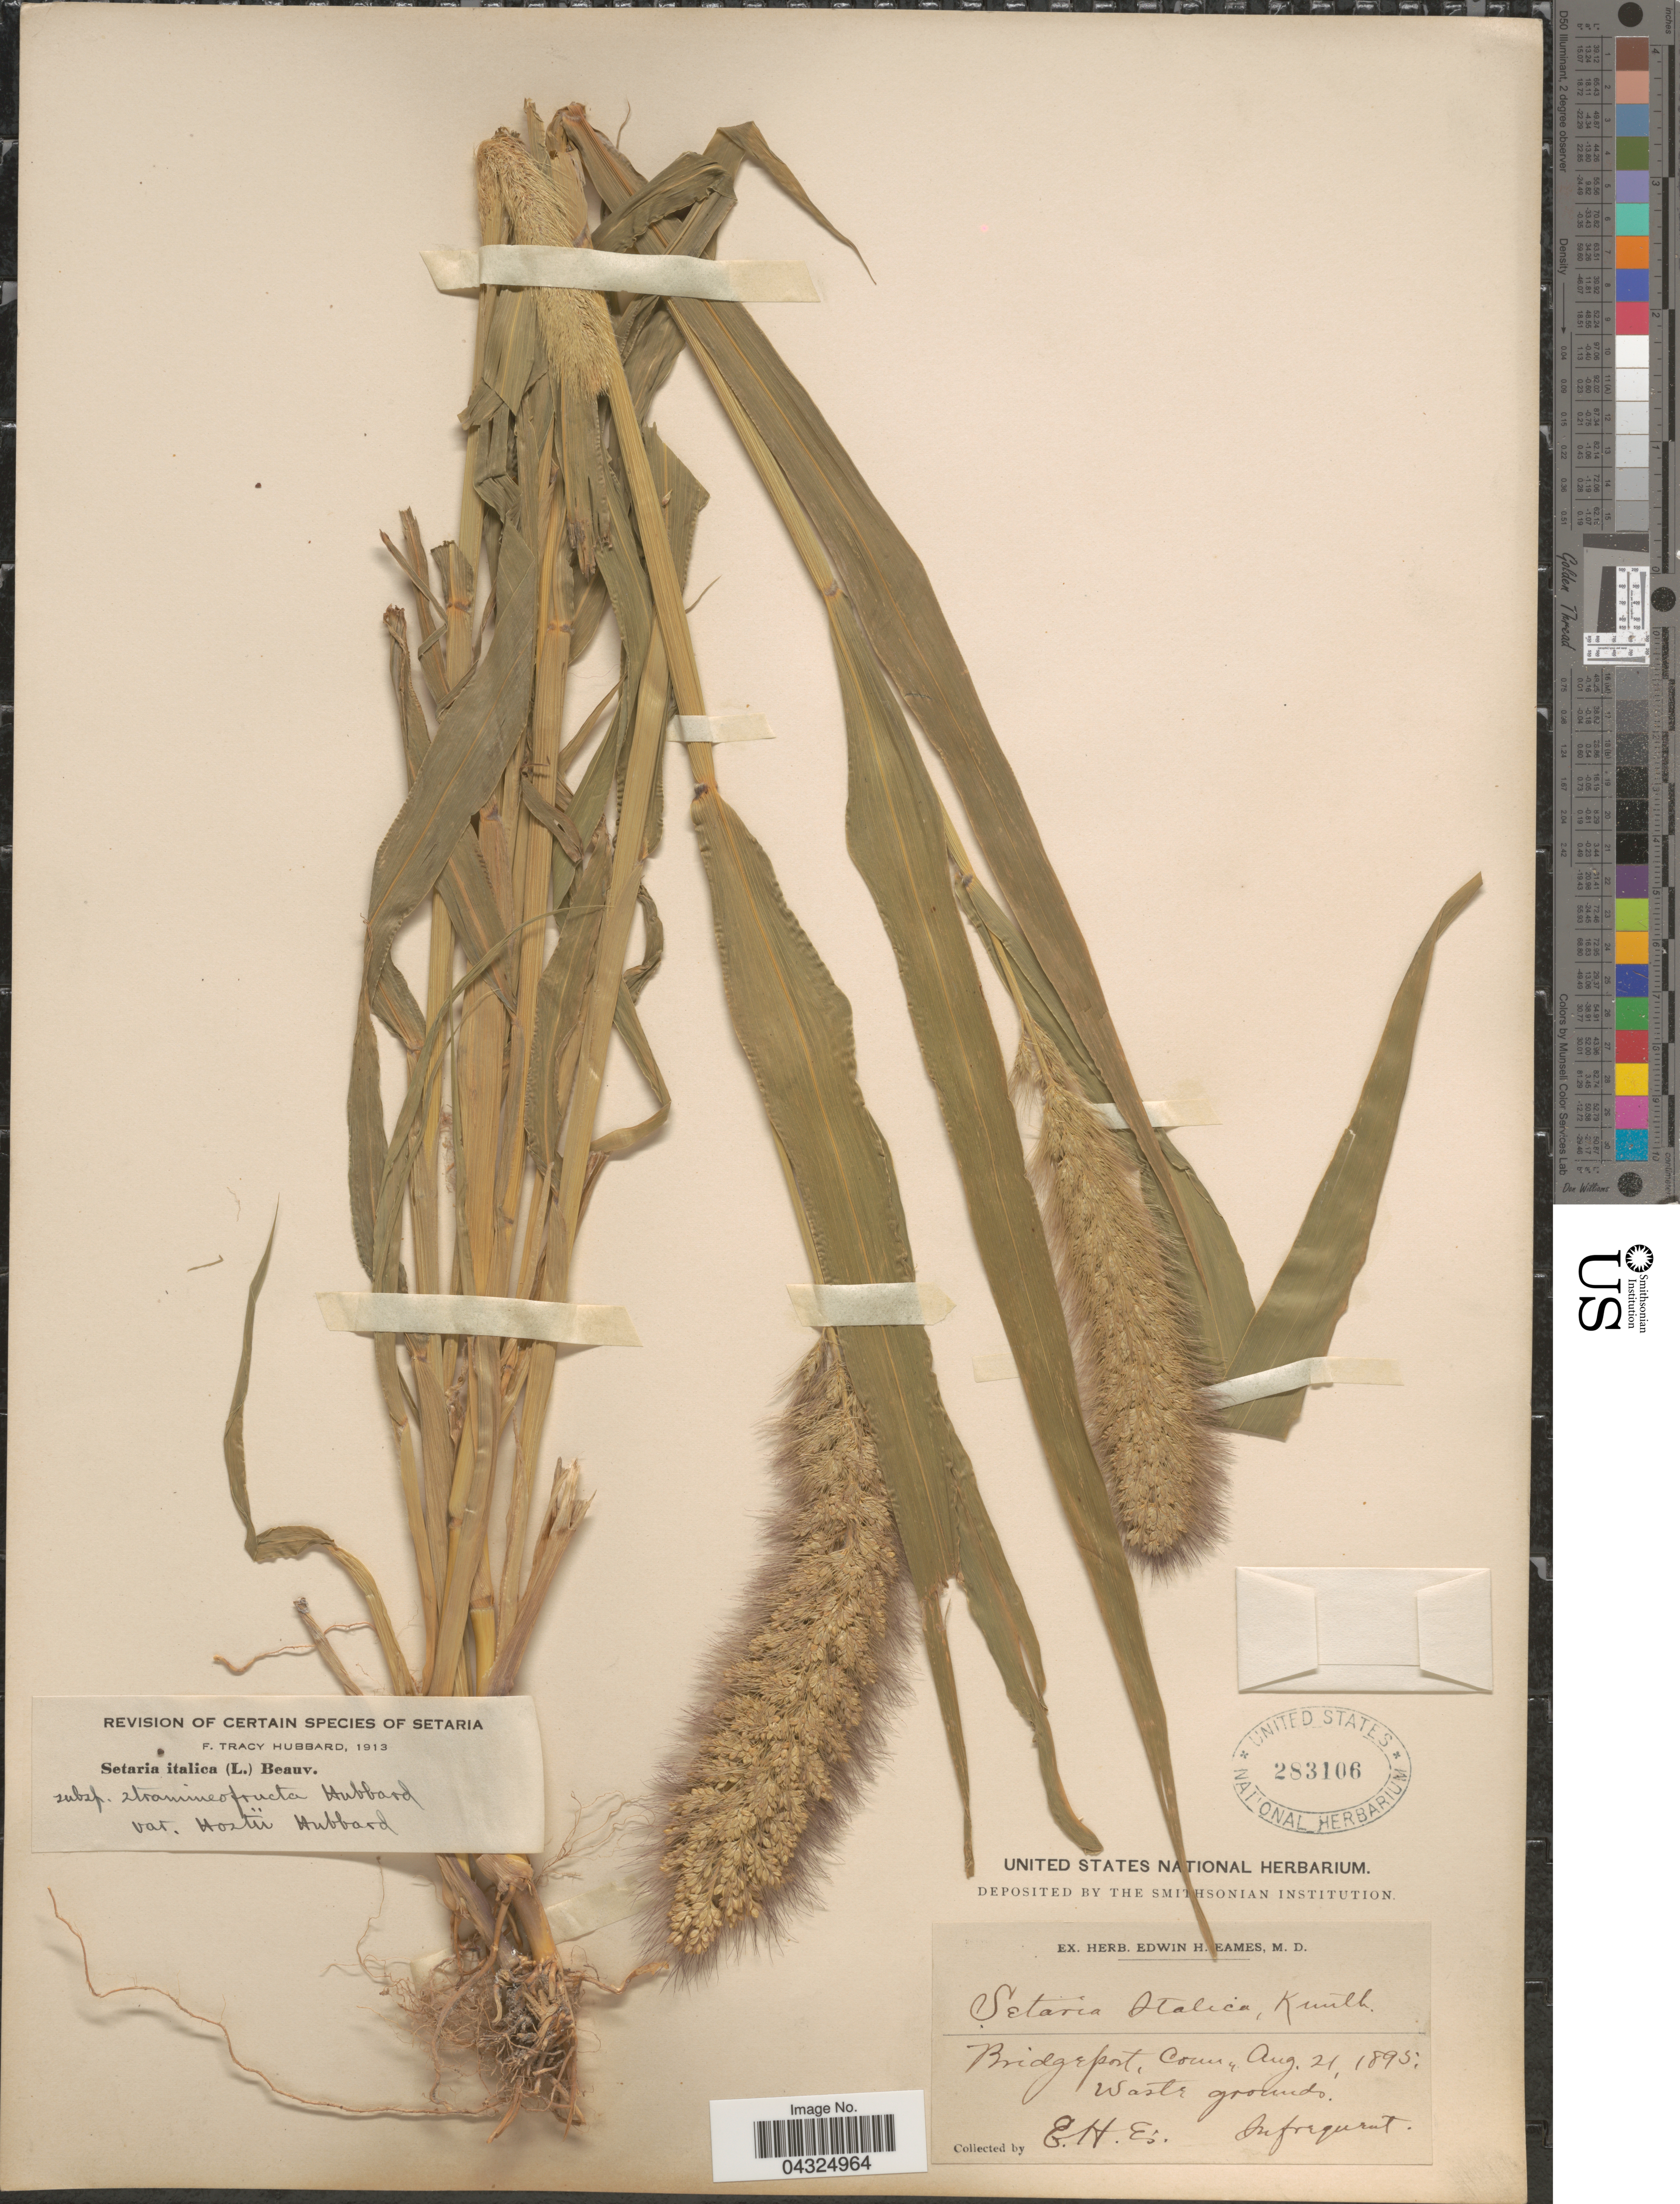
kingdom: Plantae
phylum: Tracheophyta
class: Liliopsida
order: Poales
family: Poaceae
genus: Setaria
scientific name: Setaria italica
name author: (L.) P. Beauv.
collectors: E. H. Eames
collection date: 1895-08-21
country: United States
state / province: Connecticut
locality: Bridgeport. Waste grounds. Infrequent.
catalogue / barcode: US 283106